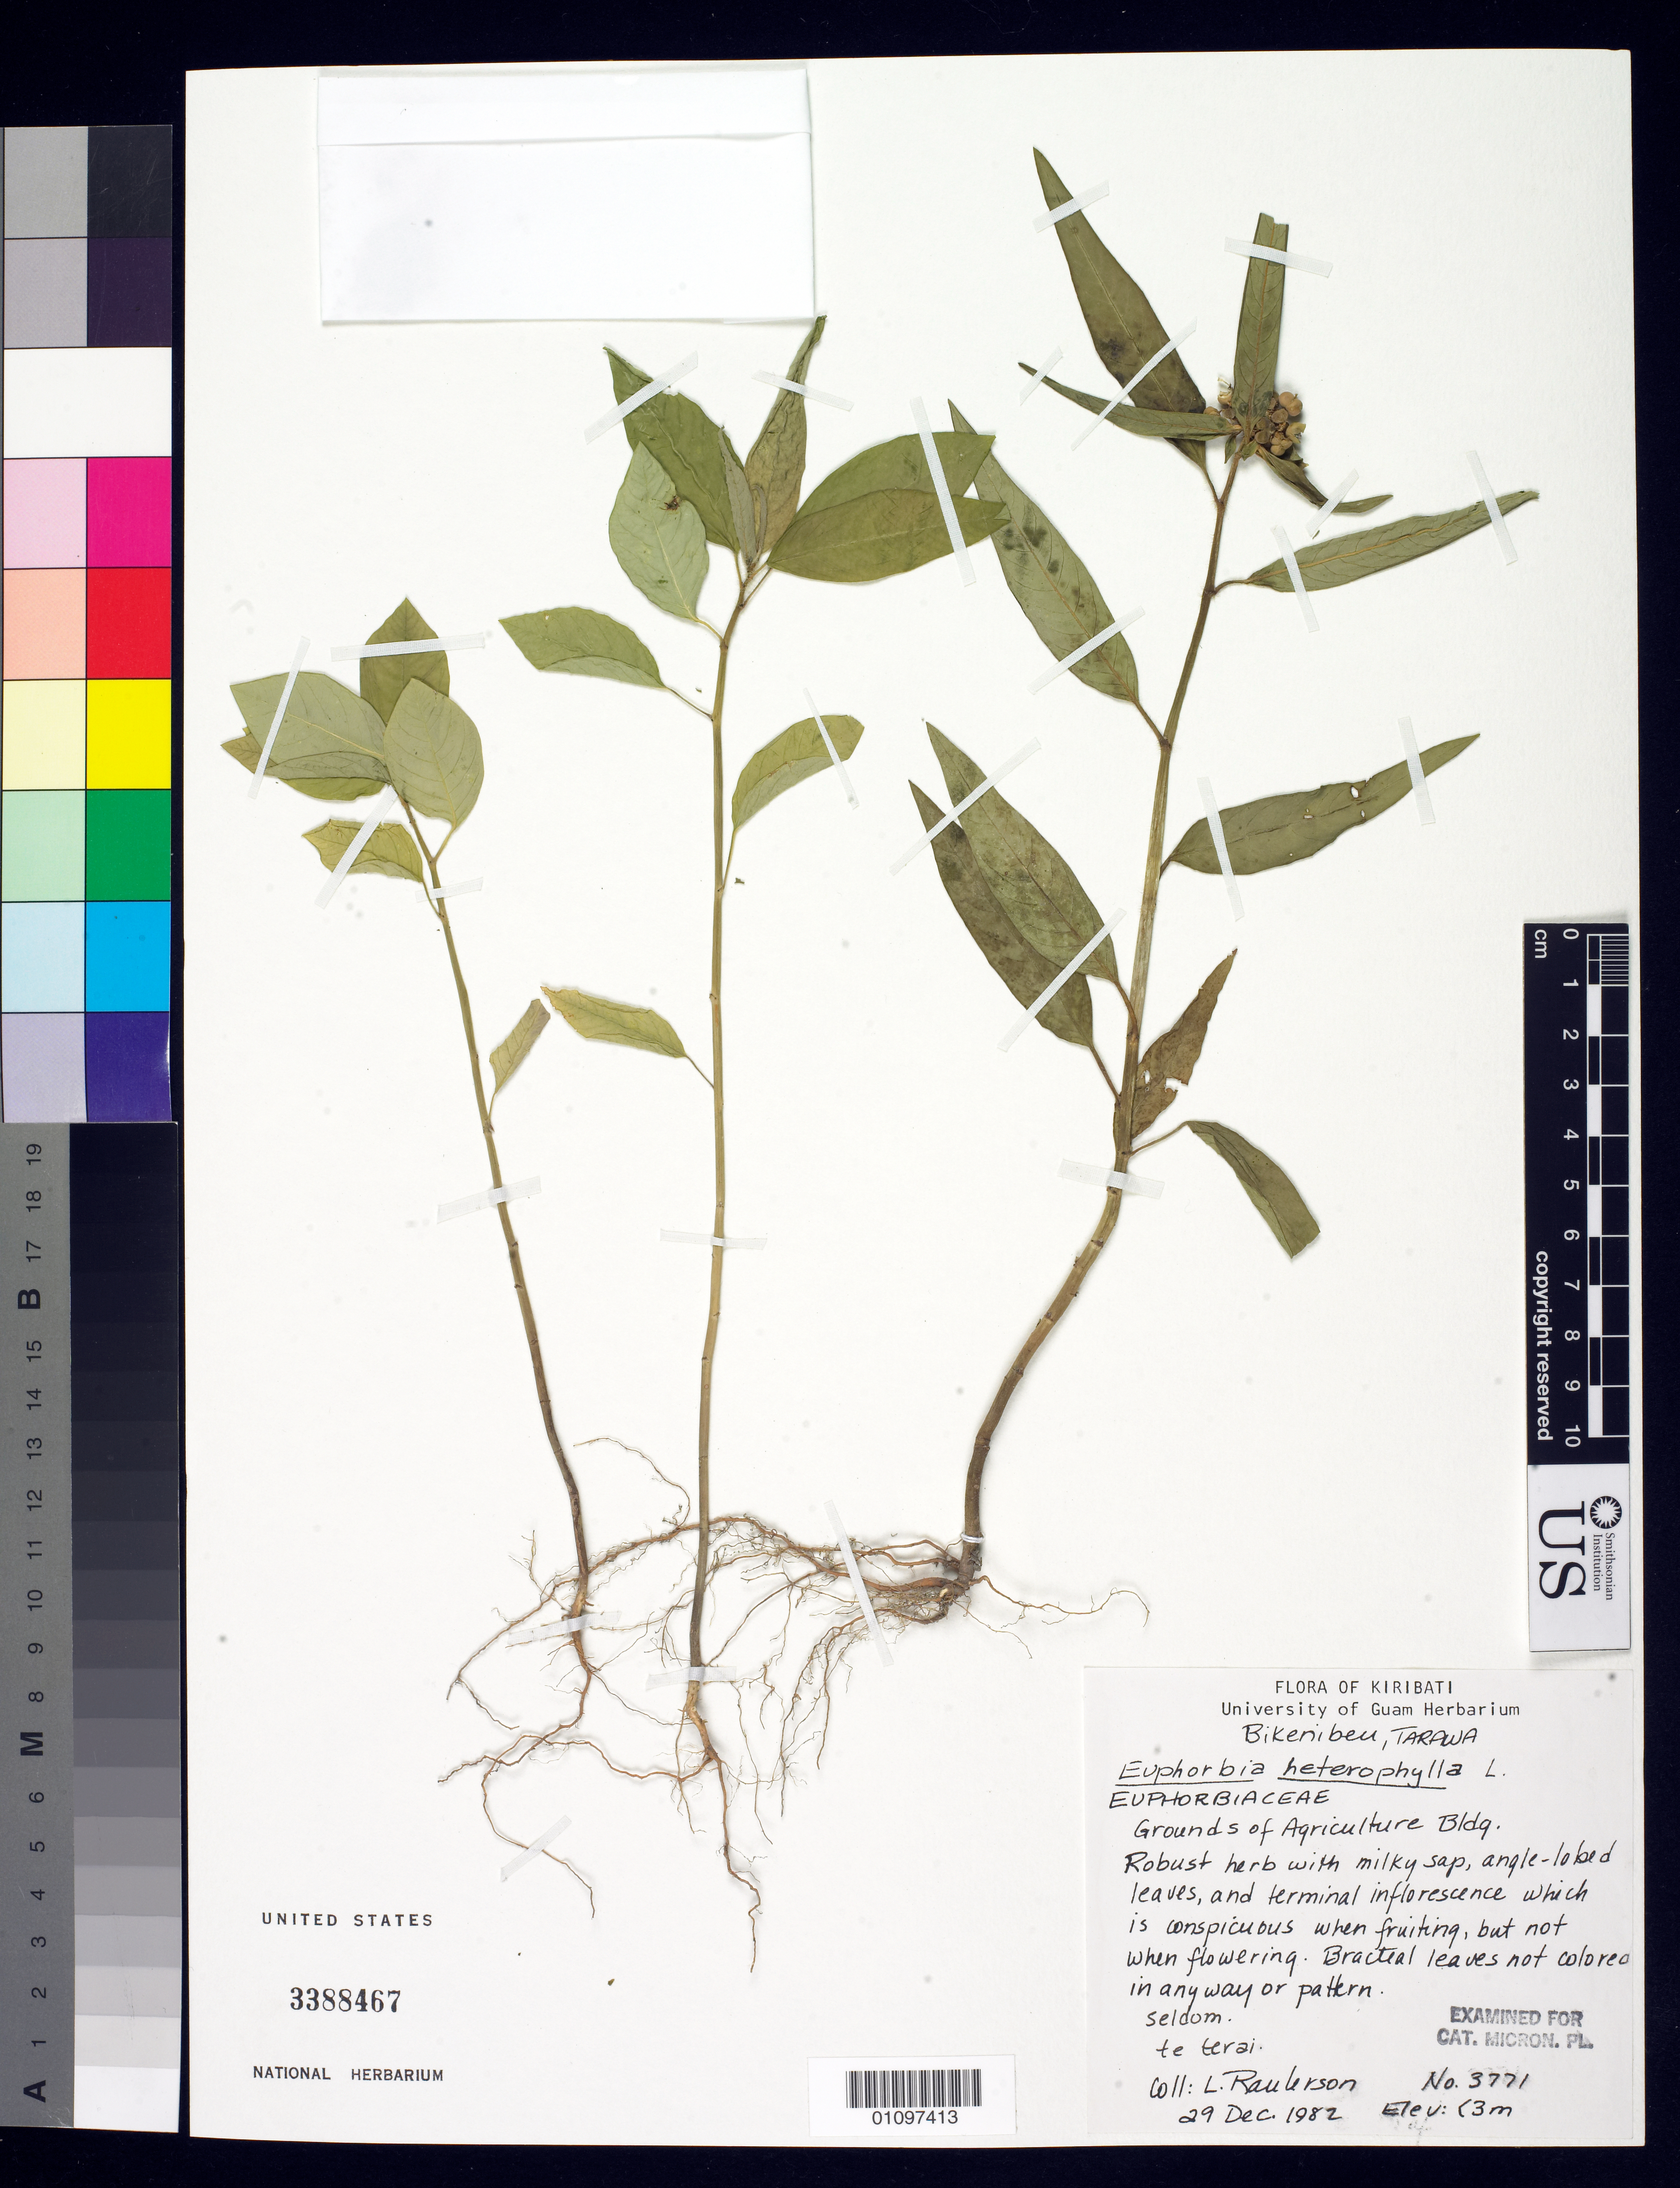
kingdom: Plantae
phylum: Tracheophyta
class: Magnoliopsida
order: Malpighiales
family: Euphorbiaceae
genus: Euphorbia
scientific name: Euphorbia heterophylla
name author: L.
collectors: L. Raulerson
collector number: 3771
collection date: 1982-12-29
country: Kiribati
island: Abemama Atoll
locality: Bikenibeu, grounds at agriculture bldg.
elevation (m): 3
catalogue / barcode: US 3388467